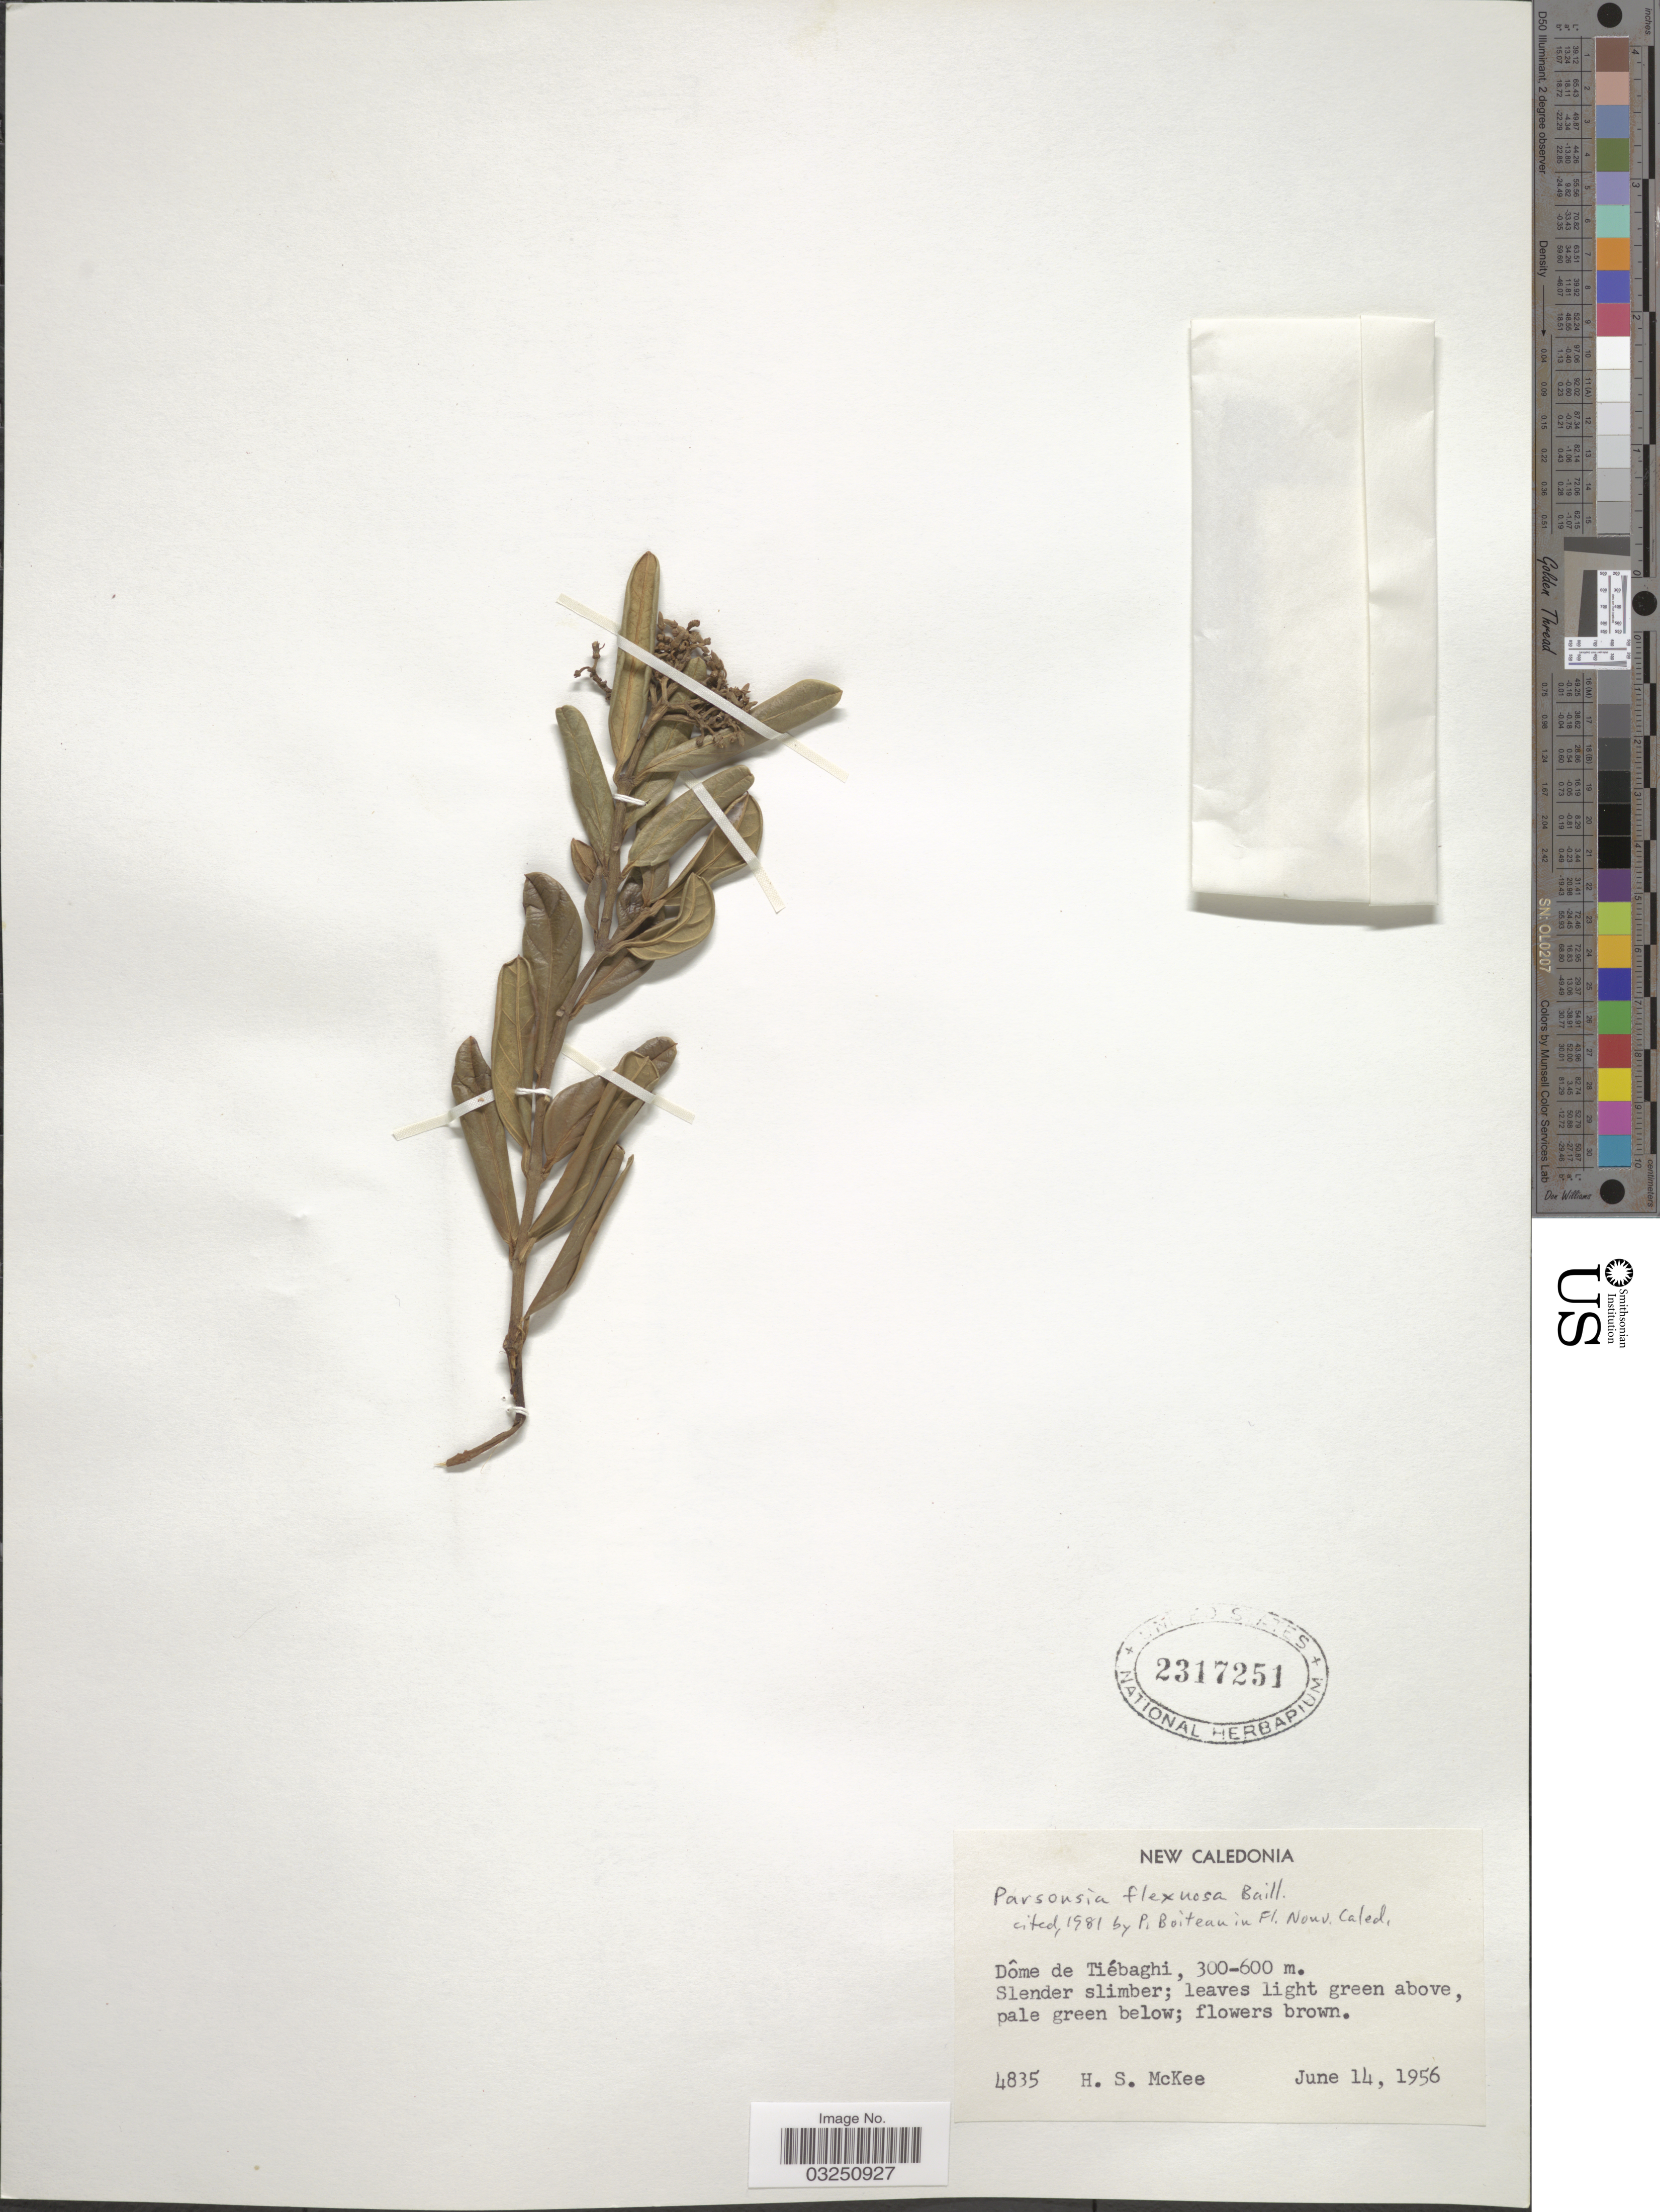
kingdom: Plantae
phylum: Tracheophyta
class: Magnoliopsida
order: Myrtales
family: Lythraceae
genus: Parsonsia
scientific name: Parsonsia flexuosa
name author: Baill.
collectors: H. S. McKee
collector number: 4835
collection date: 1956-06-14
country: New Caledonia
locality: Dôme de Tiébaghi.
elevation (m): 300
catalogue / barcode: US 2317251